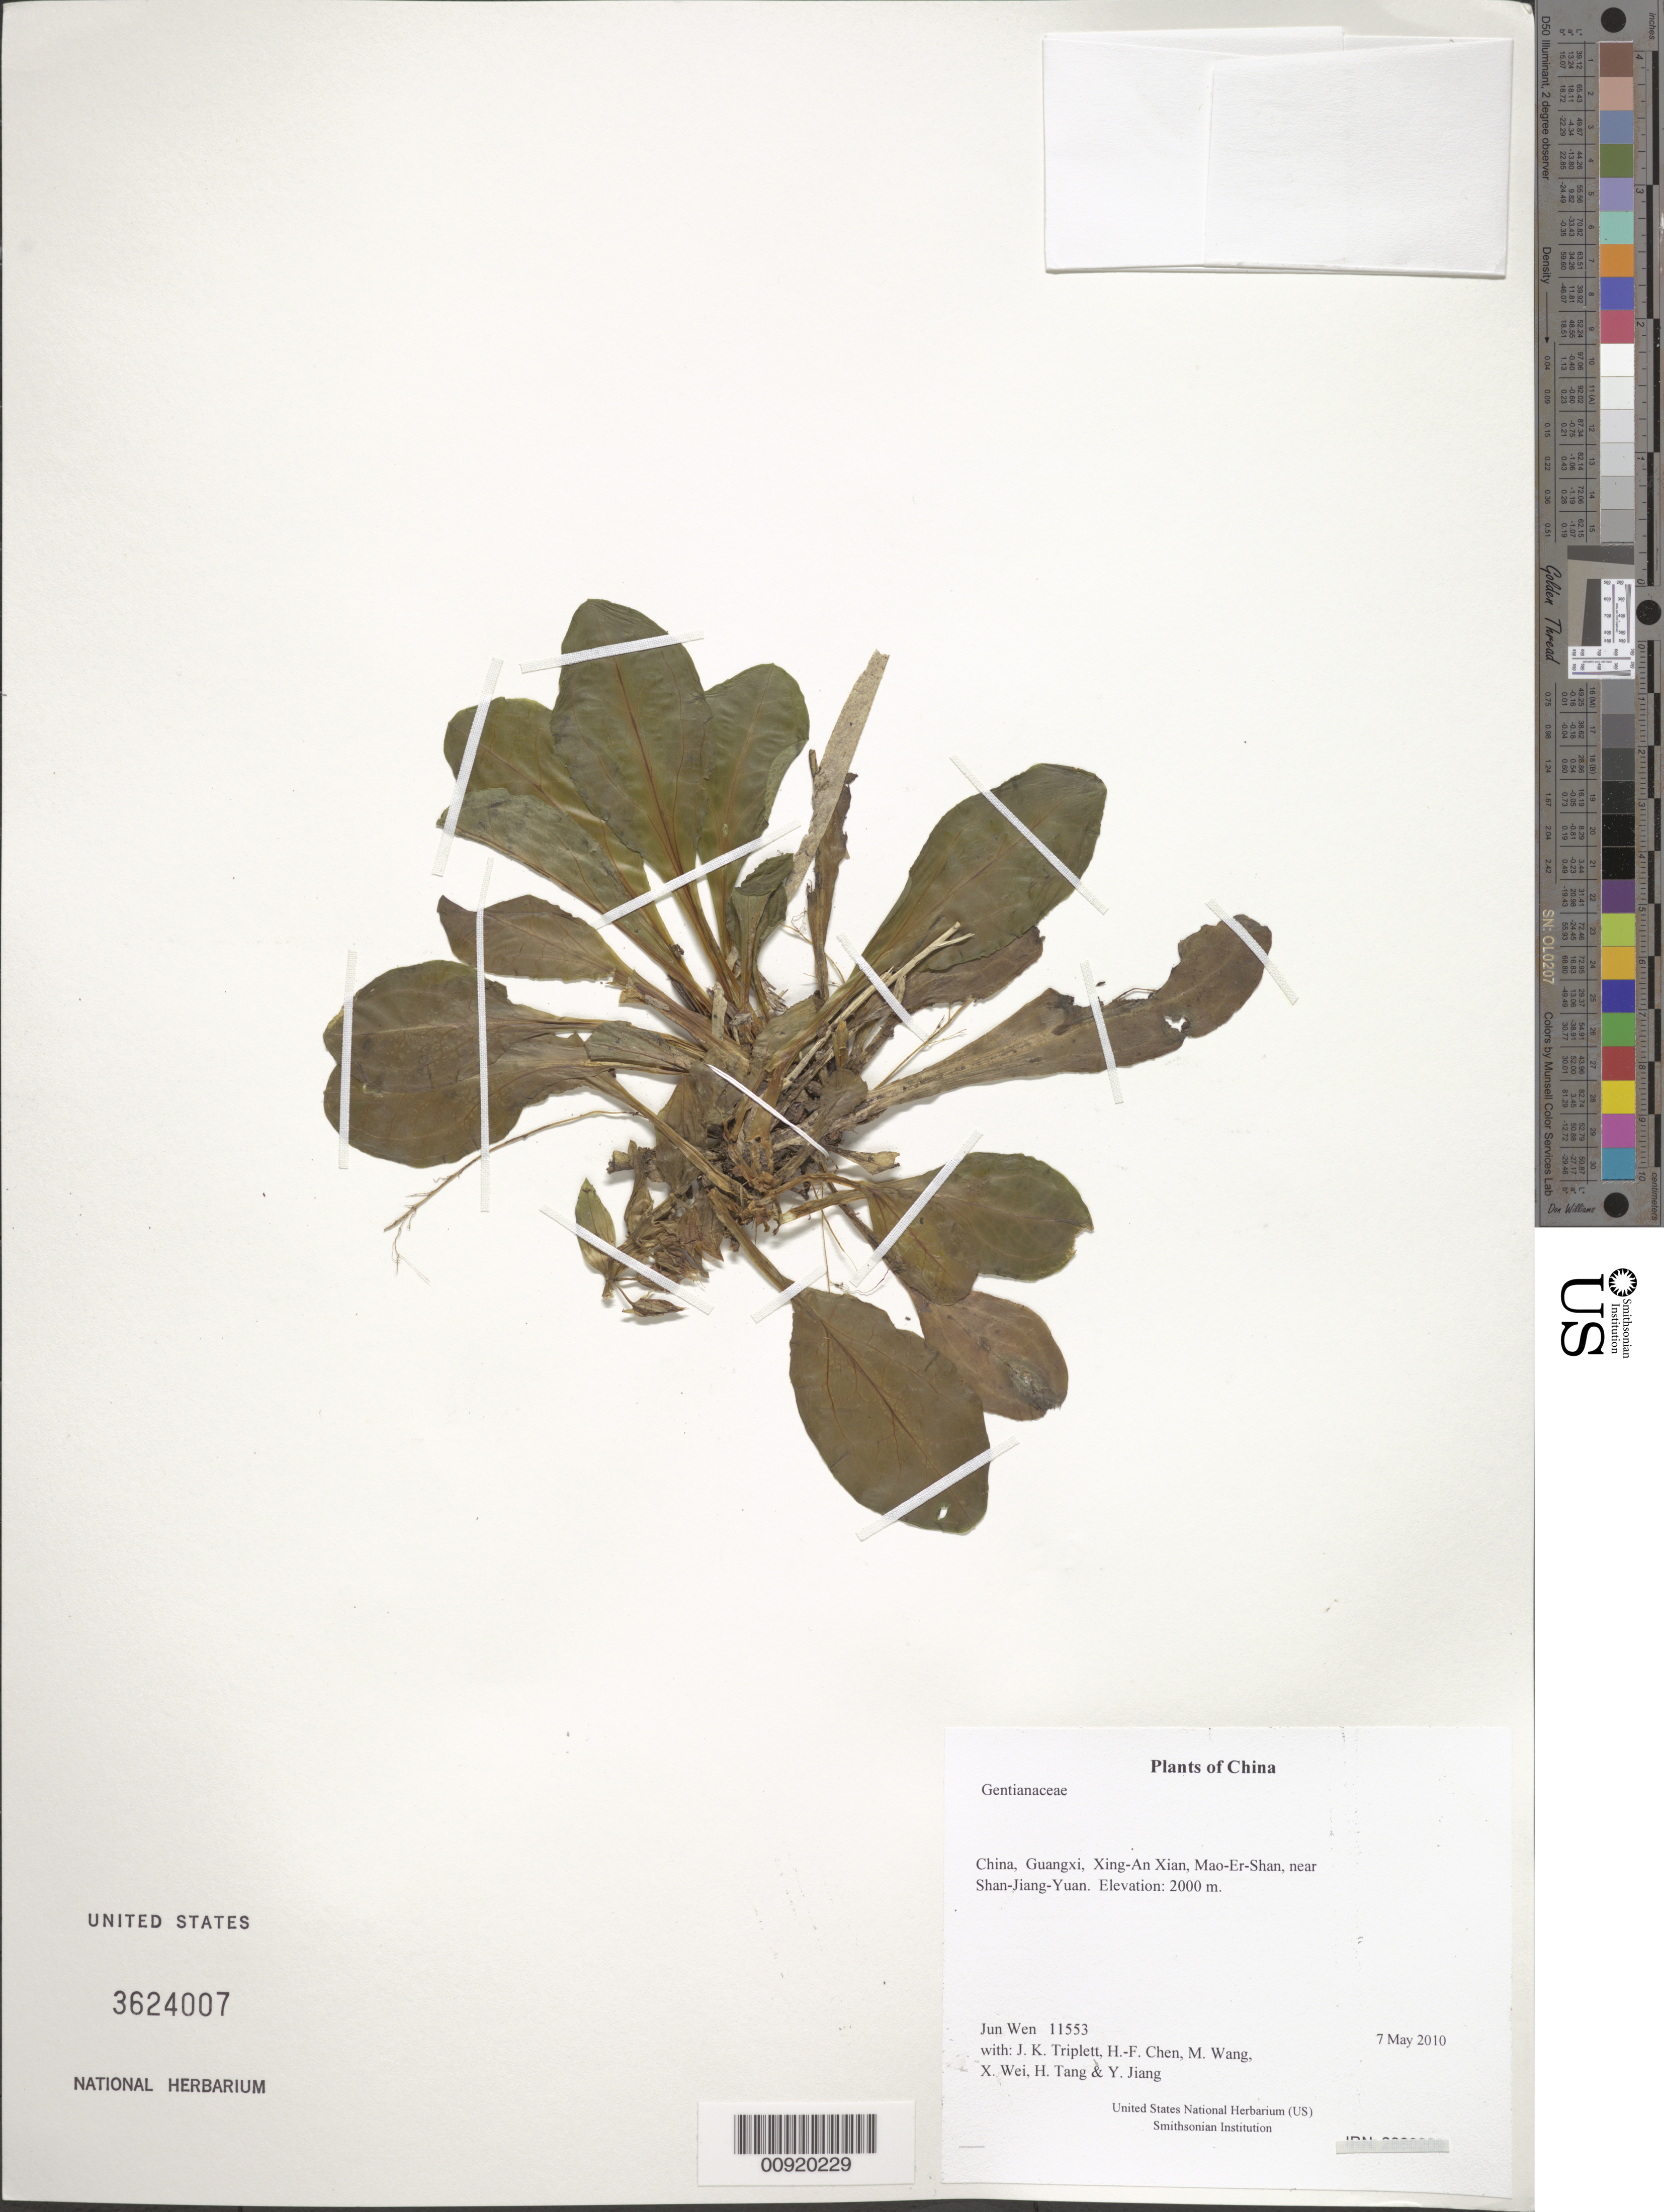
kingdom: Plantae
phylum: Tracheophyta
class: Magnoliopsida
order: Gentianales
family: Gentianaceae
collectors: J. Wen, J. K. Triplett, H.-F. Chen, M. Wang, X. Wei, H. Tang & Y. Jiang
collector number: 11553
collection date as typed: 7 May 2010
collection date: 2010-05-07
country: China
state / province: Guangxi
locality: Xing-An Xian, Mao-Er-Shan, near Shan-Jiang-Yuan.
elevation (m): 2000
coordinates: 25 53.798 N, 110 25.988 E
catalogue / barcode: US 3624007